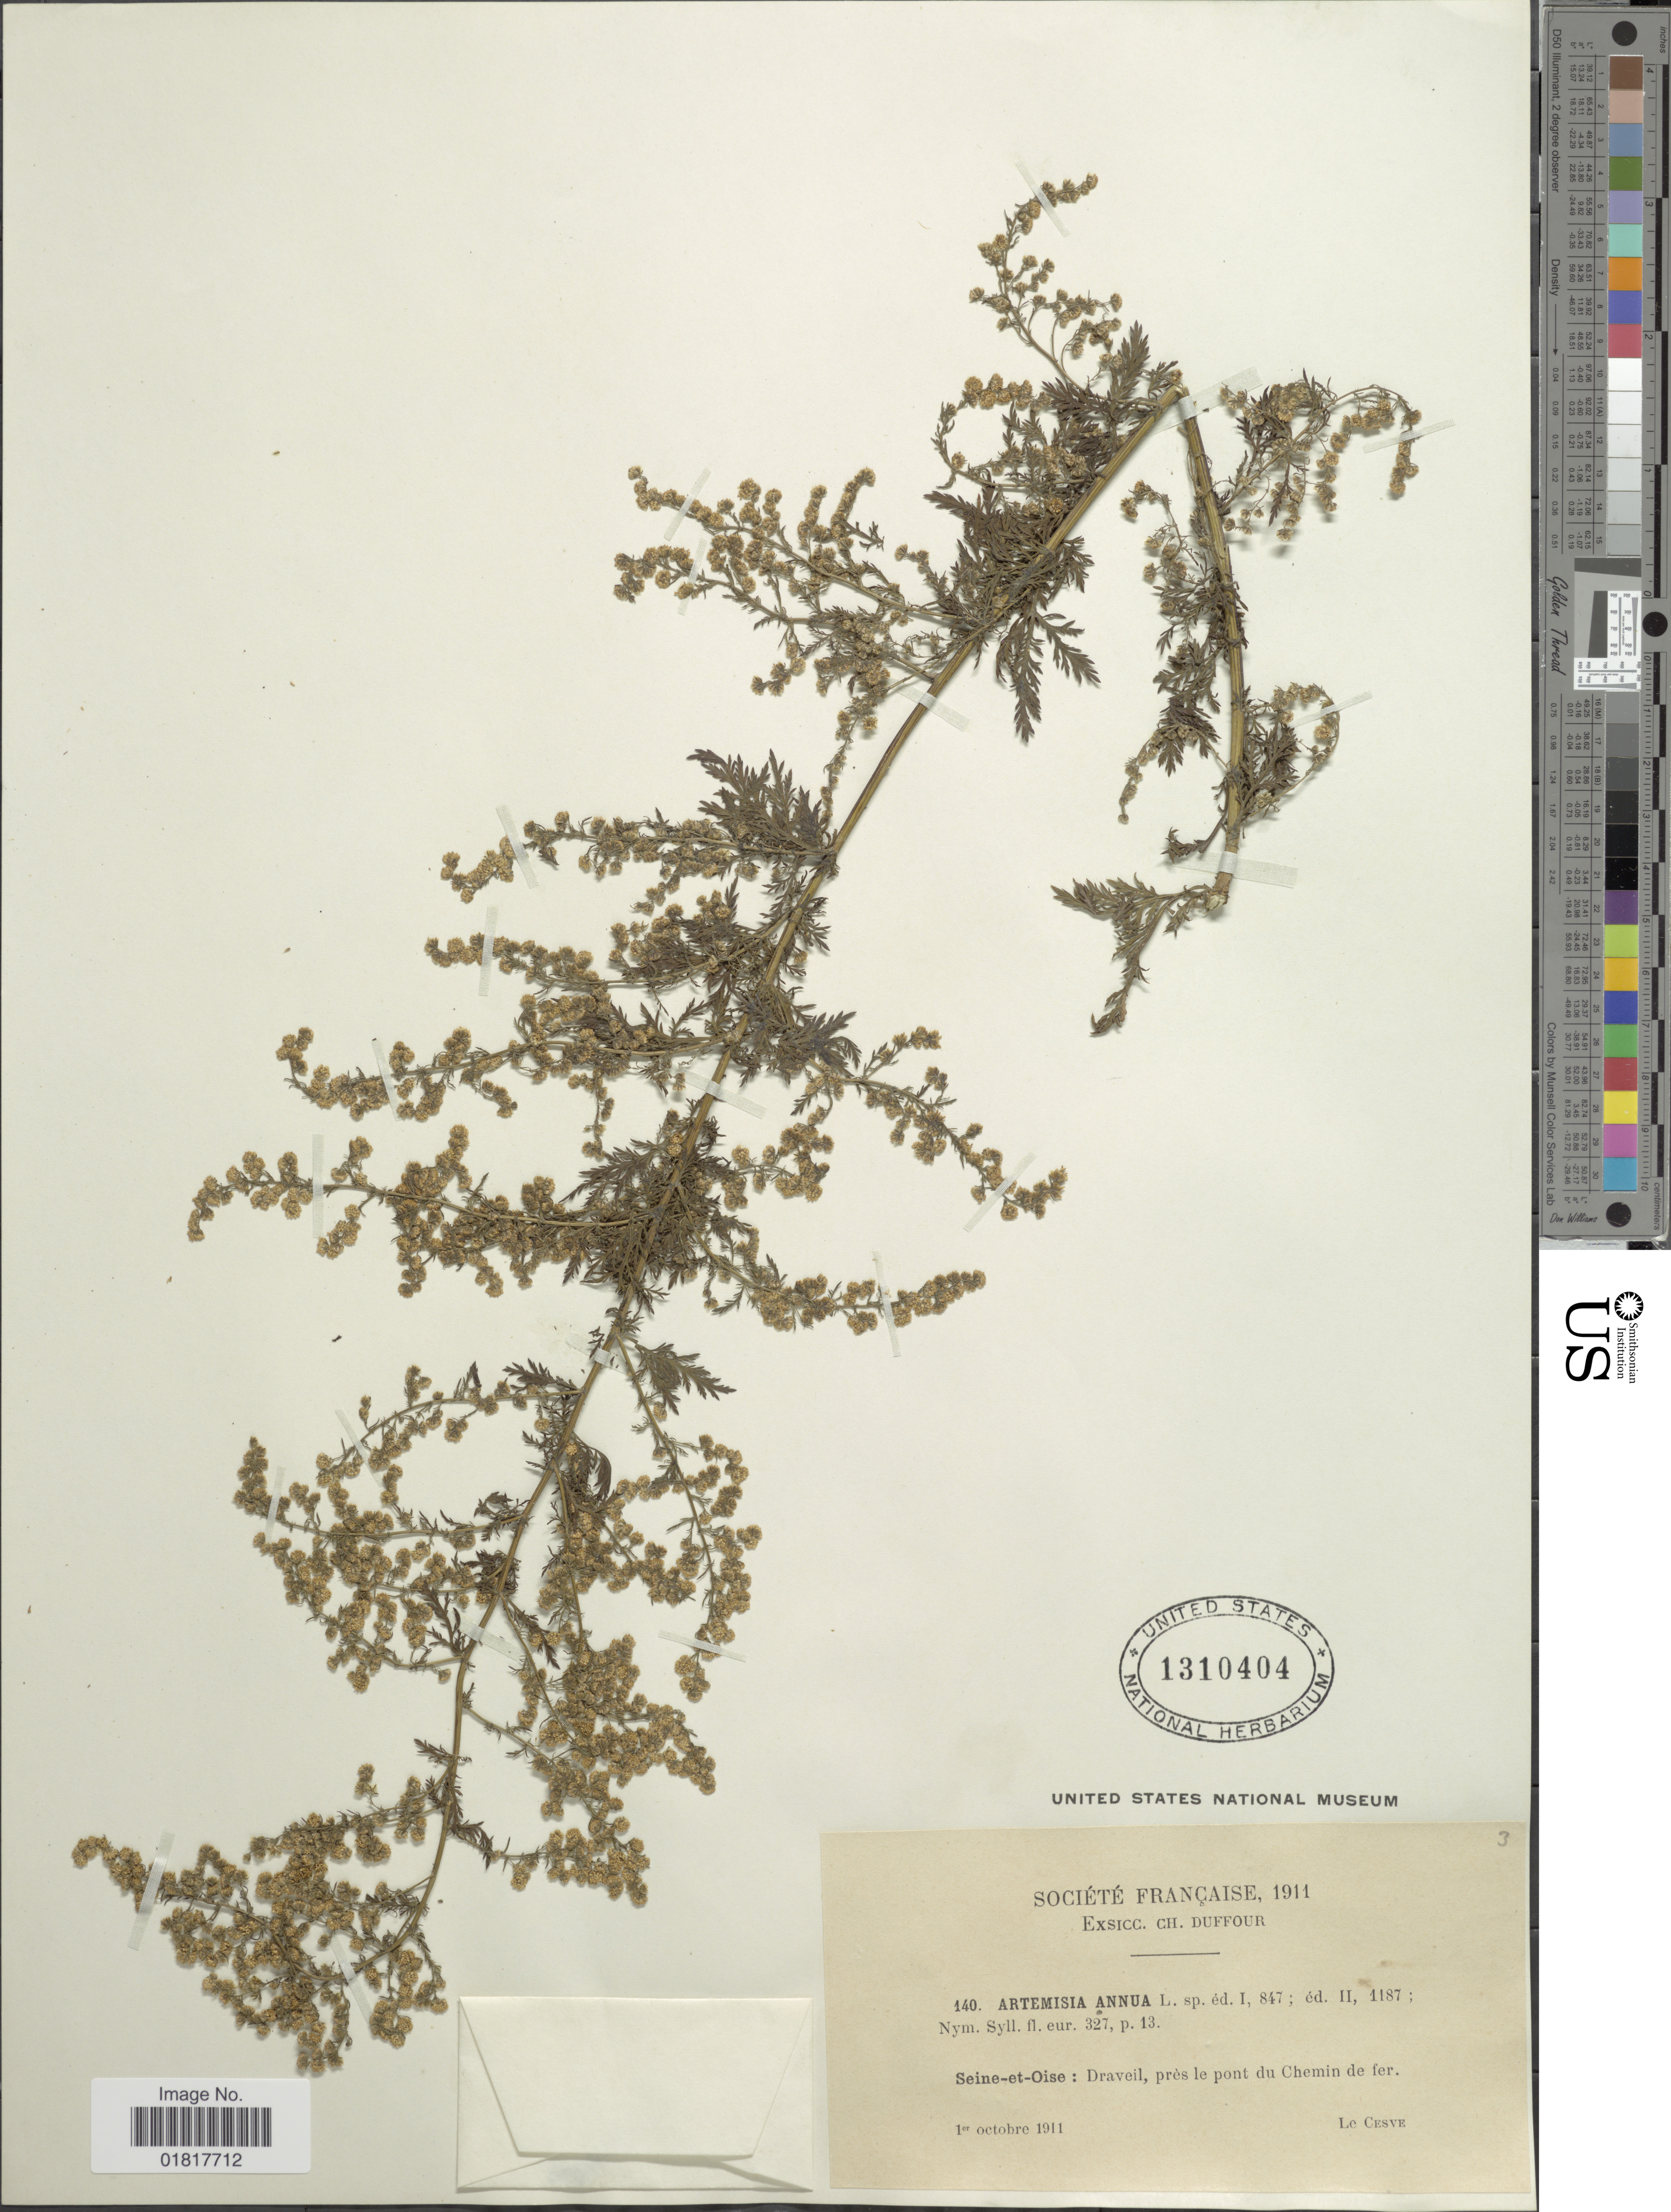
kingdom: Plantae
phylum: Tracheophyta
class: Magnoliopsida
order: Asterales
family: Asteraceae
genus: Artemisia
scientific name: Artemisia annua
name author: L.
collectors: Le Cesve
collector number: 140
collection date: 1911-10-01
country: France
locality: Seine-et-Oise: Draveil, près le pont du Chemin de fer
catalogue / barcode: US 1310404